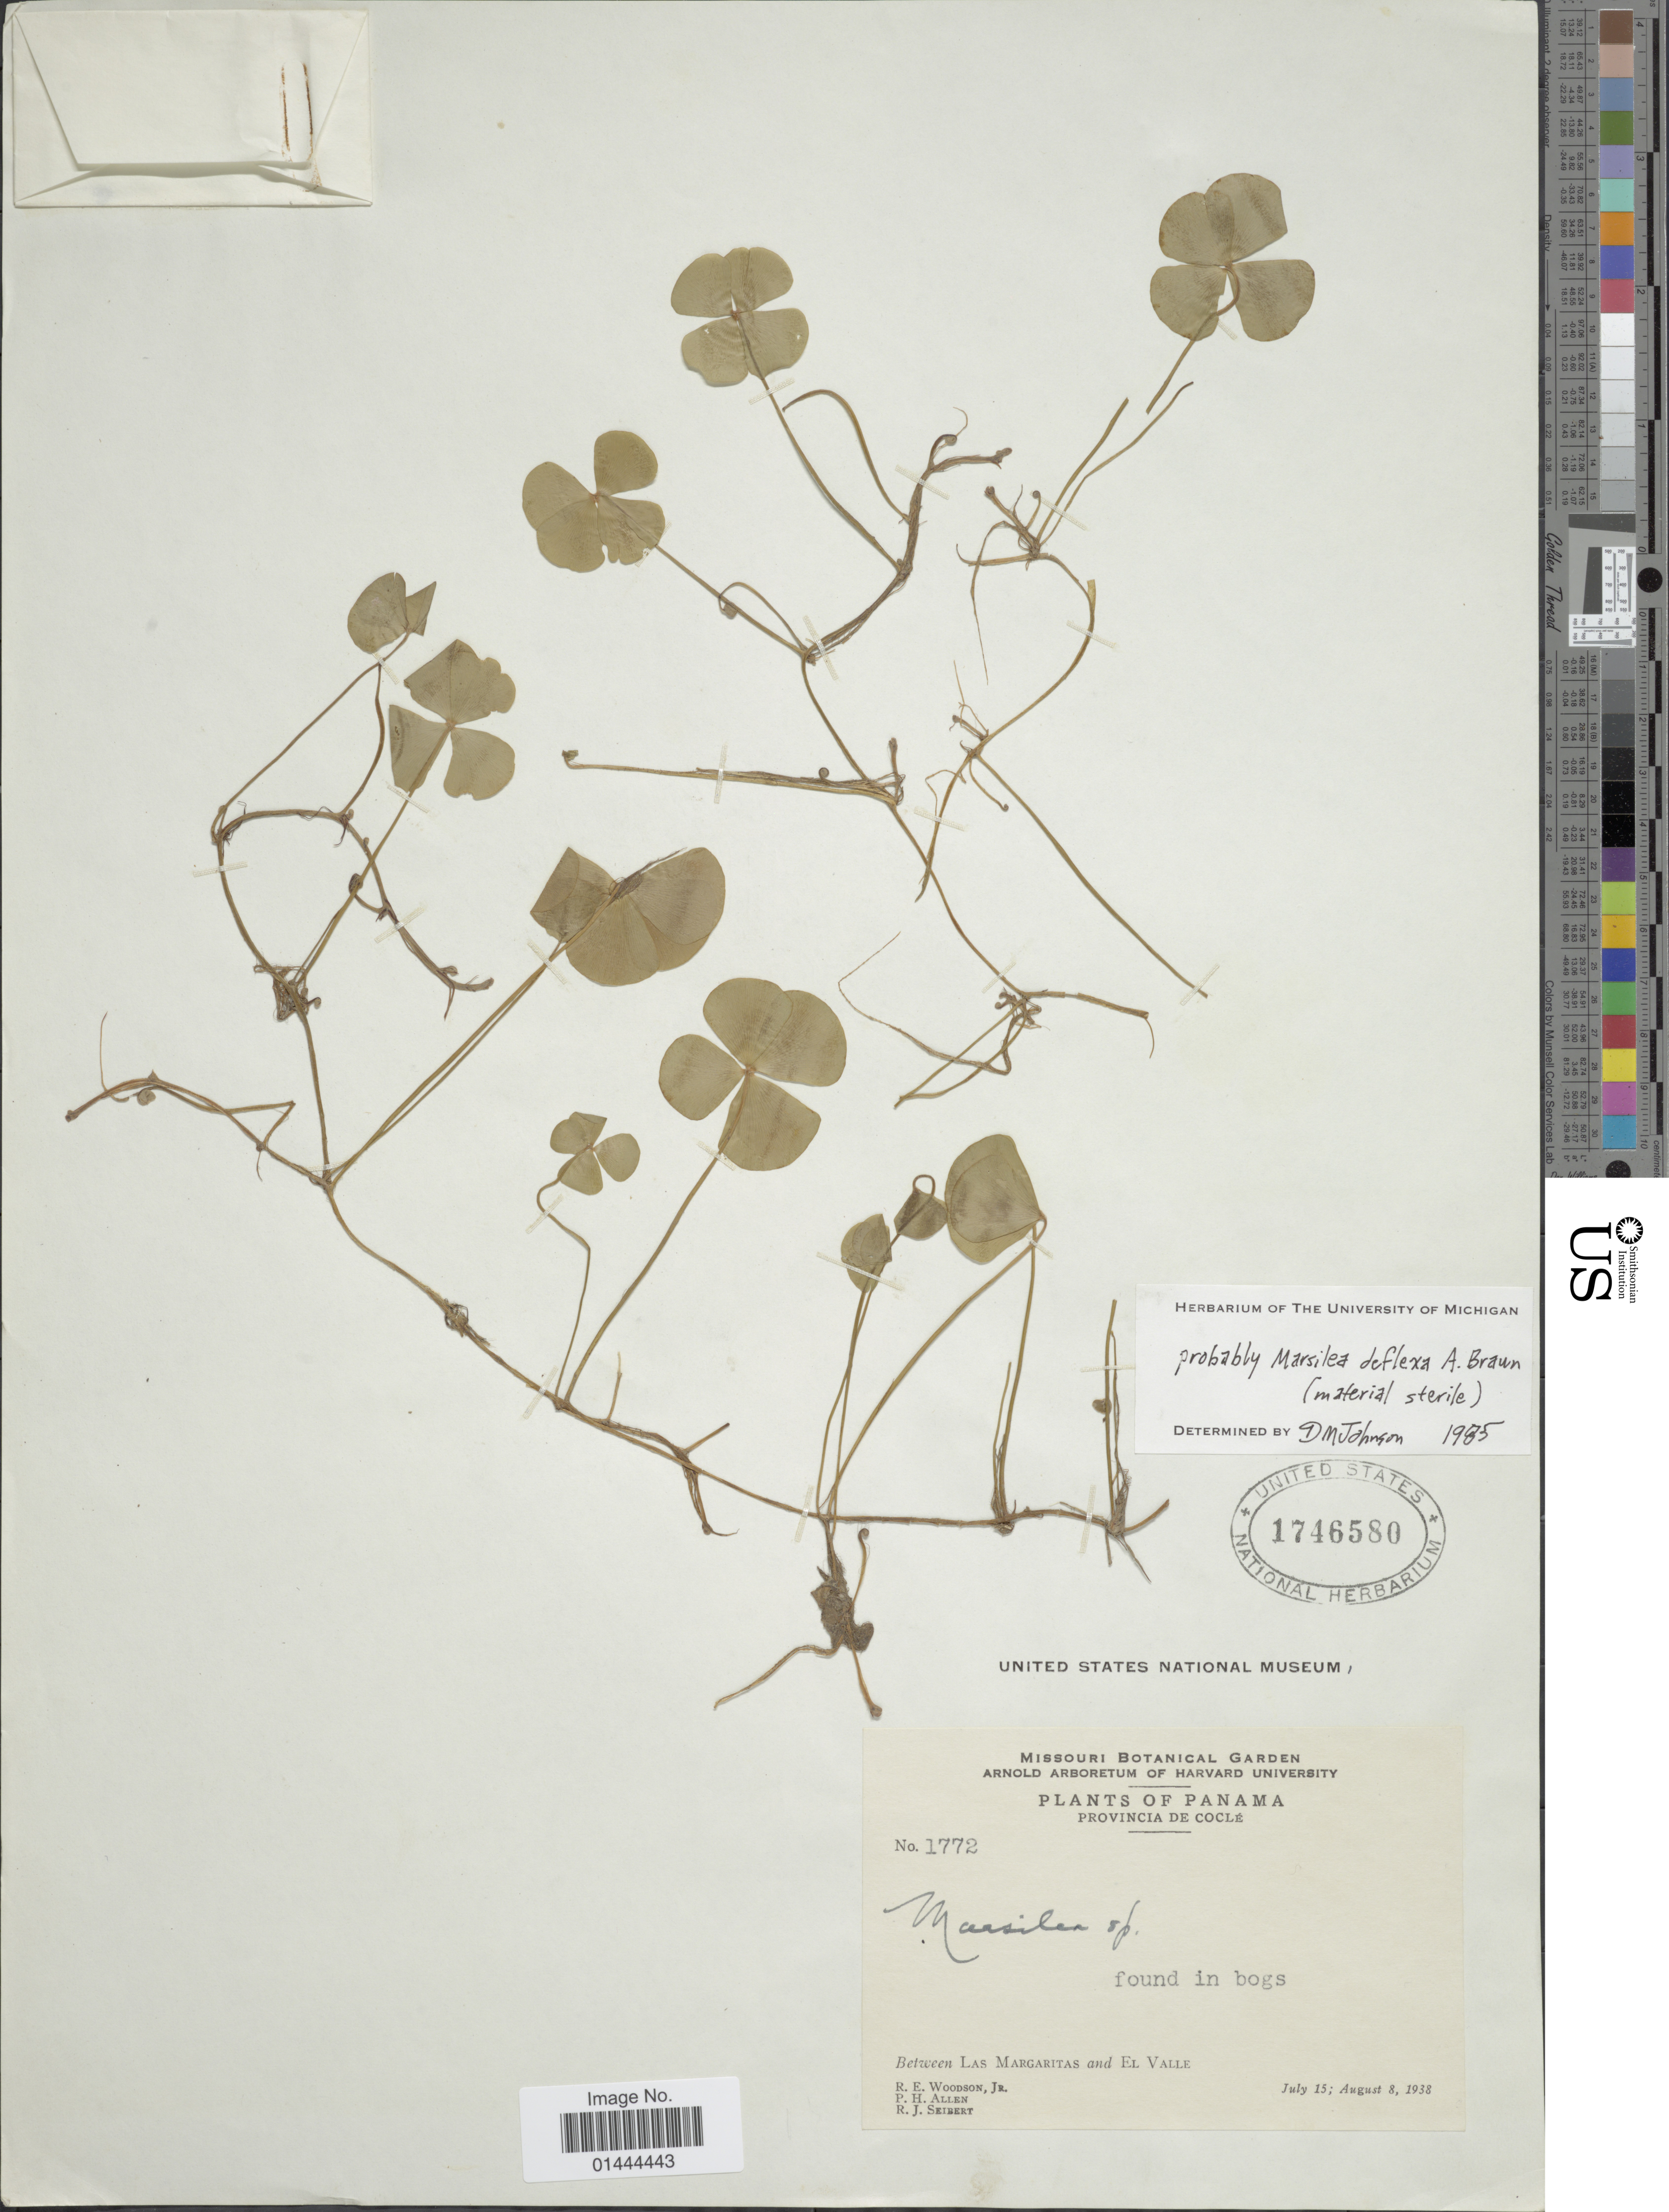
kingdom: Plantae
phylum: Tracheophyta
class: Polypodiopsida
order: Salviniales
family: Marsileaceae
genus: Marsilea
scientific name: Marsilea deflexa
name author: A. Braun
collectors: R. E. Woodson, P. H. Allen & R. J. Seibert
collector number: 1772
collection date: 1938-07-15/1938-08-08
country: Panama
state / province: Coclé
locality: Found in bogs, between Las Margaritas and El Valle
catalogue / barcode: US 1746580